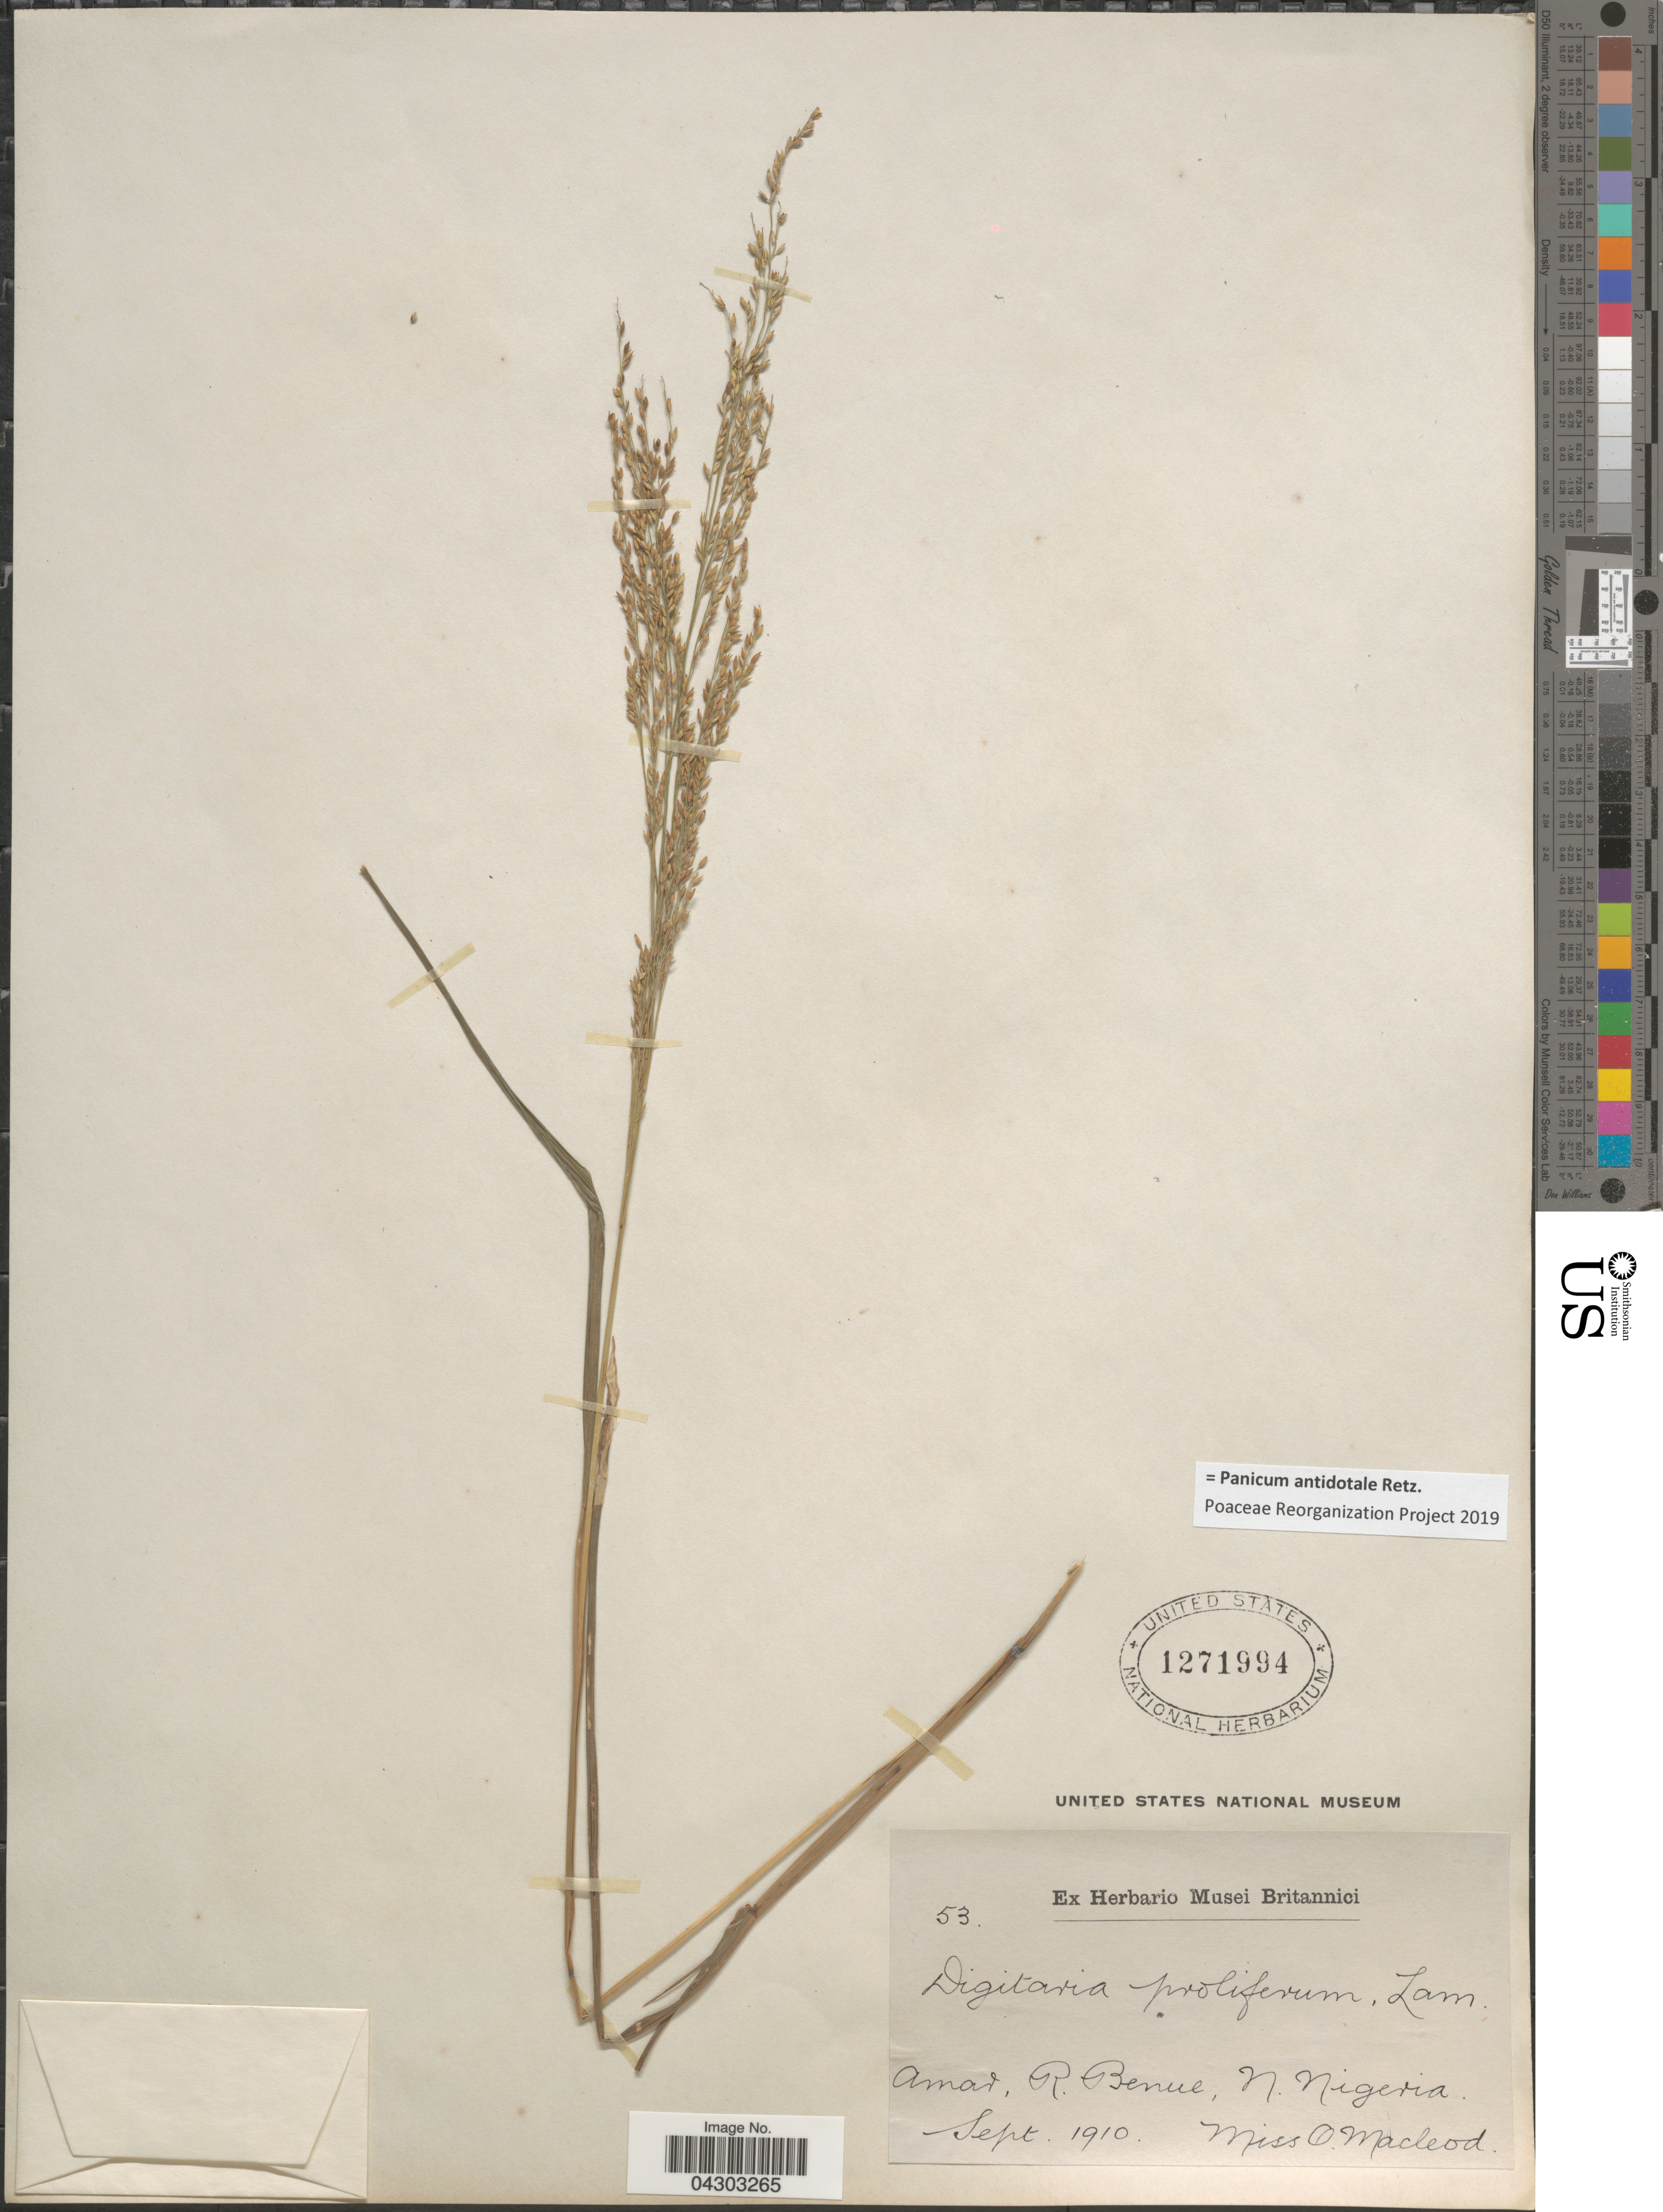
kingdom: Plantae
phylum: Tracheophyta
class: Liliopsida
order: Poales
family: Poaceae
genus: Panicum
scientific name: Panicum antidotale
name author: Retz.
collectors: O. Macleod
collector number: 53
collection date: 1910-09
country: Nigeria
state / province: Benue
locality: Amar, R. Benue, N. Nigeria.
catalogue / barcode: US 1271994